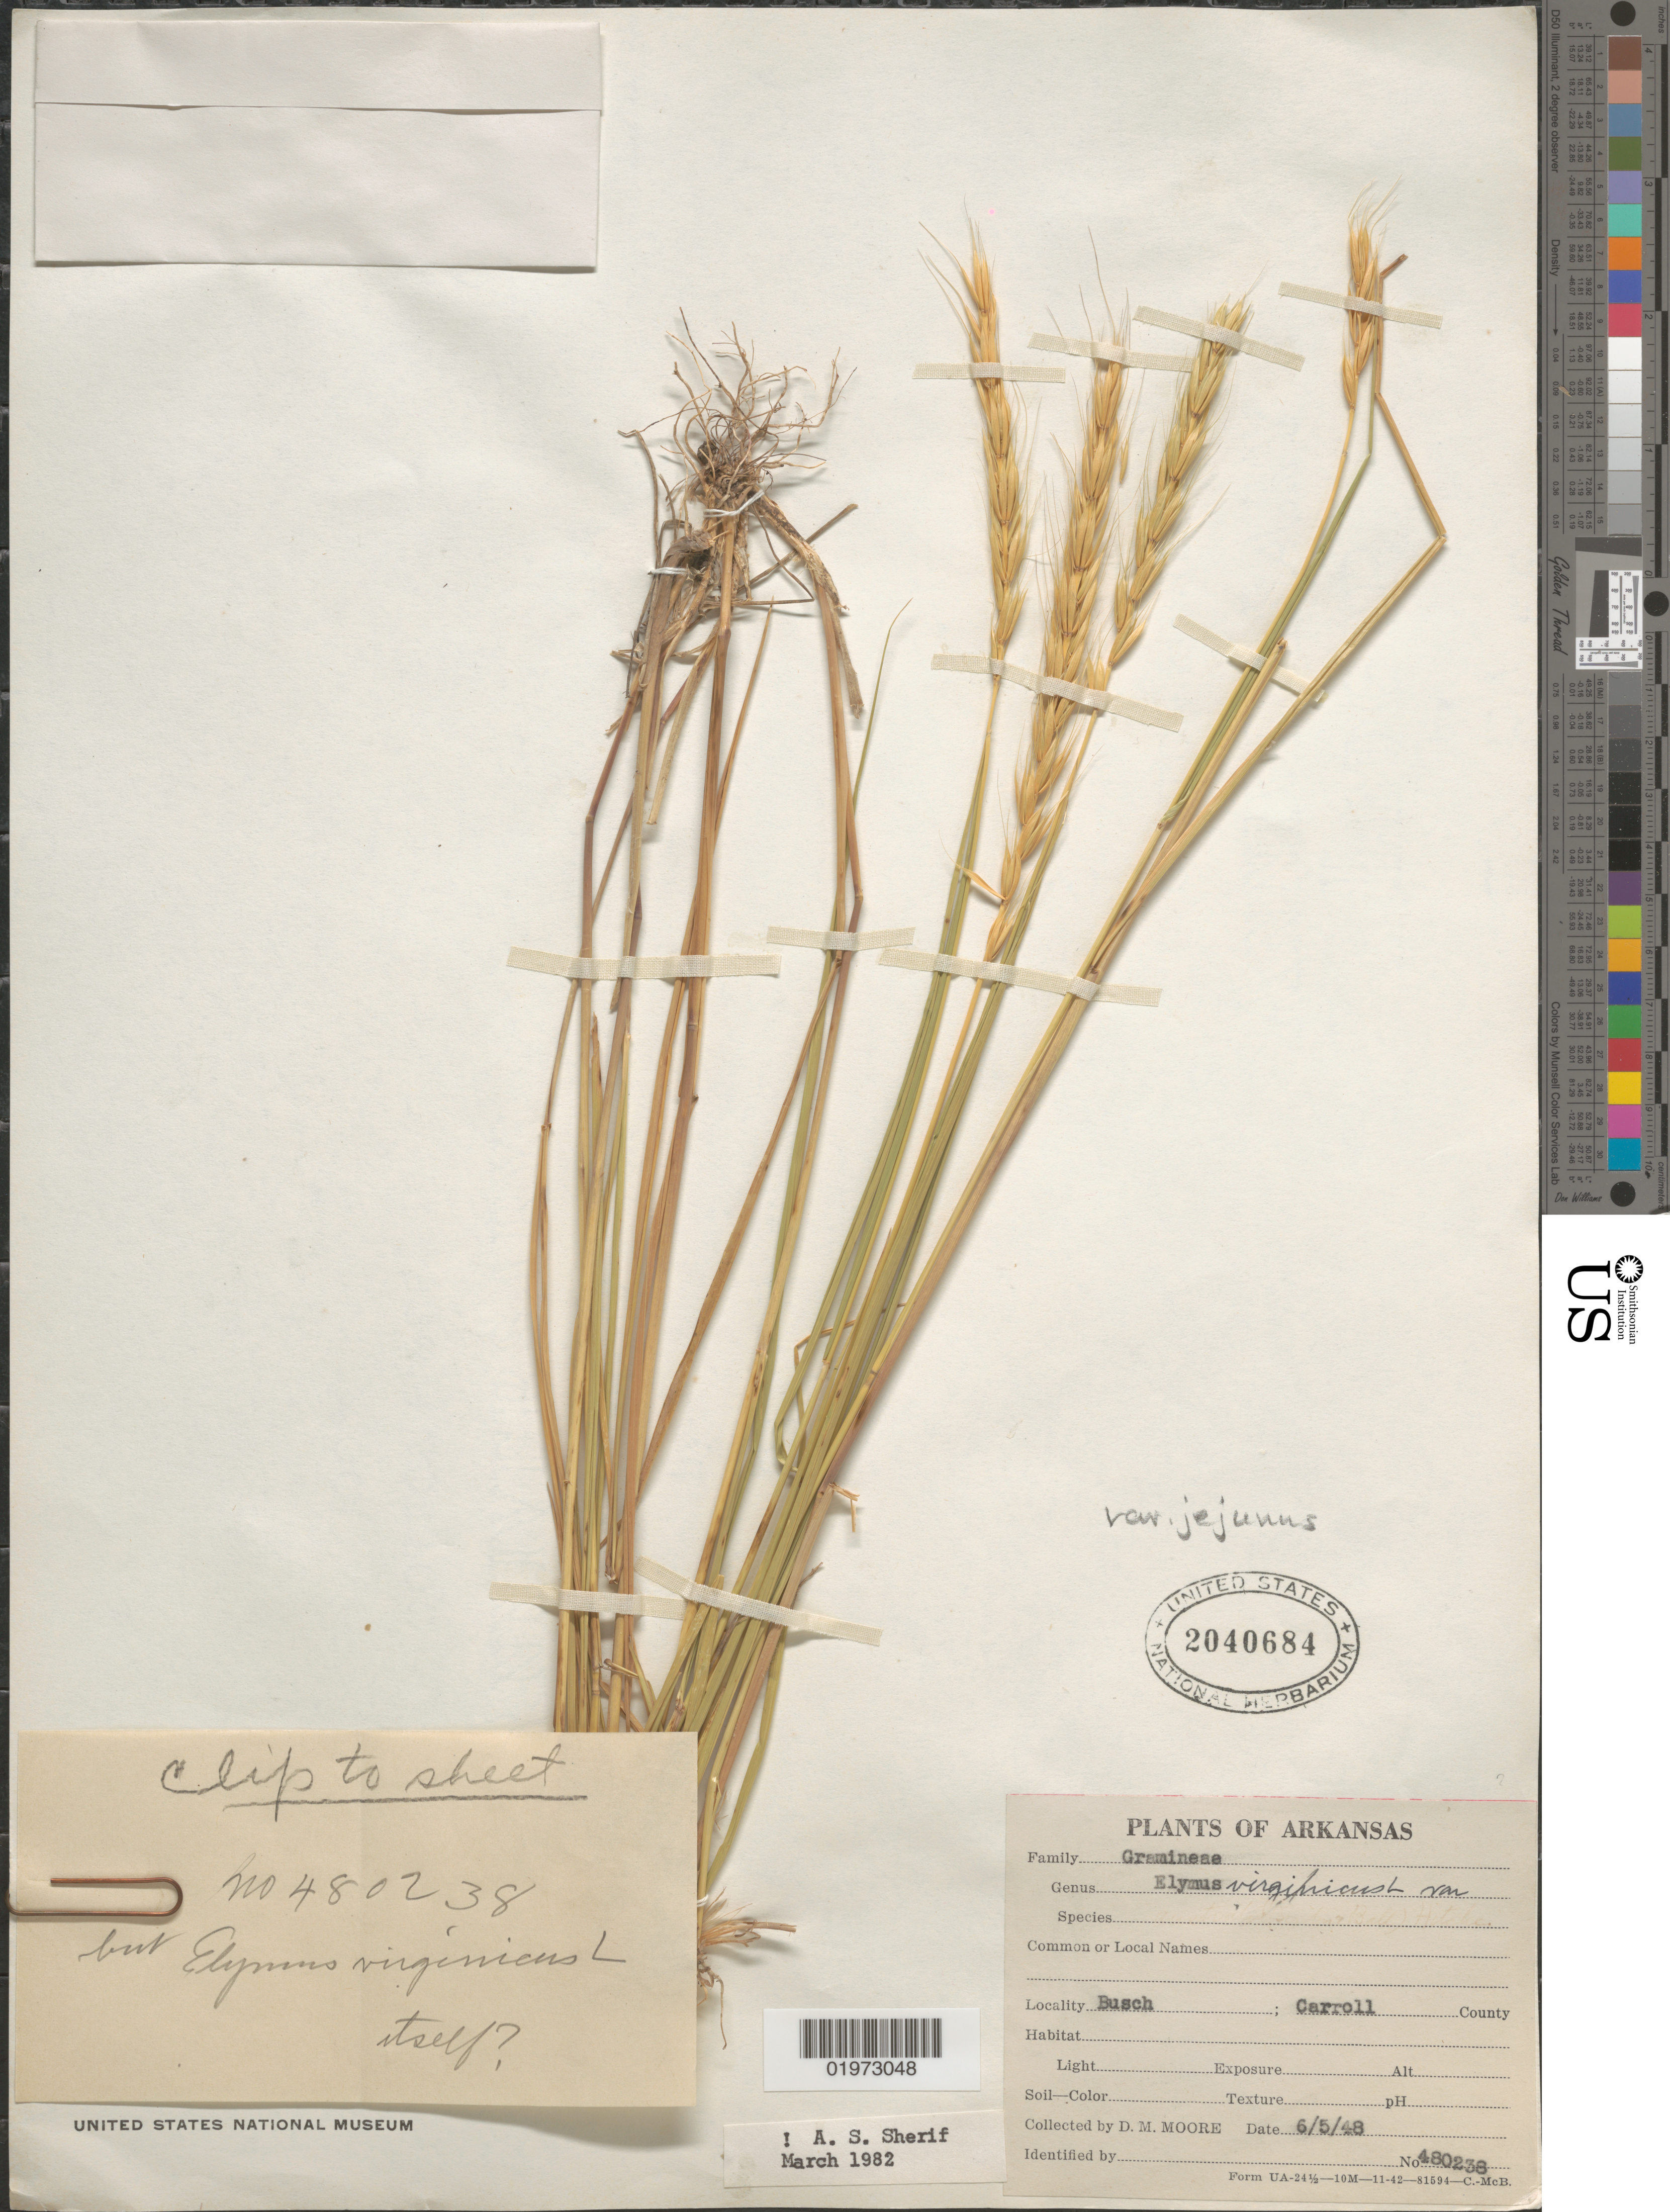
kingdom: Plantae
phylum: Tracheophyta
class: Liliopsida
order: Poales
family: Poaceae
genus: Elymus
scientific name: Elymus virginicus var. virginicus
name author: L.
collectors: D. Moore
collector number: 480238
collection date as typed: Transcribed d/m/y: 5/6/48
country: United States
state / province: Arkansas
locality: Busch; Carroll County.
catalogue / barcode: US 2040684